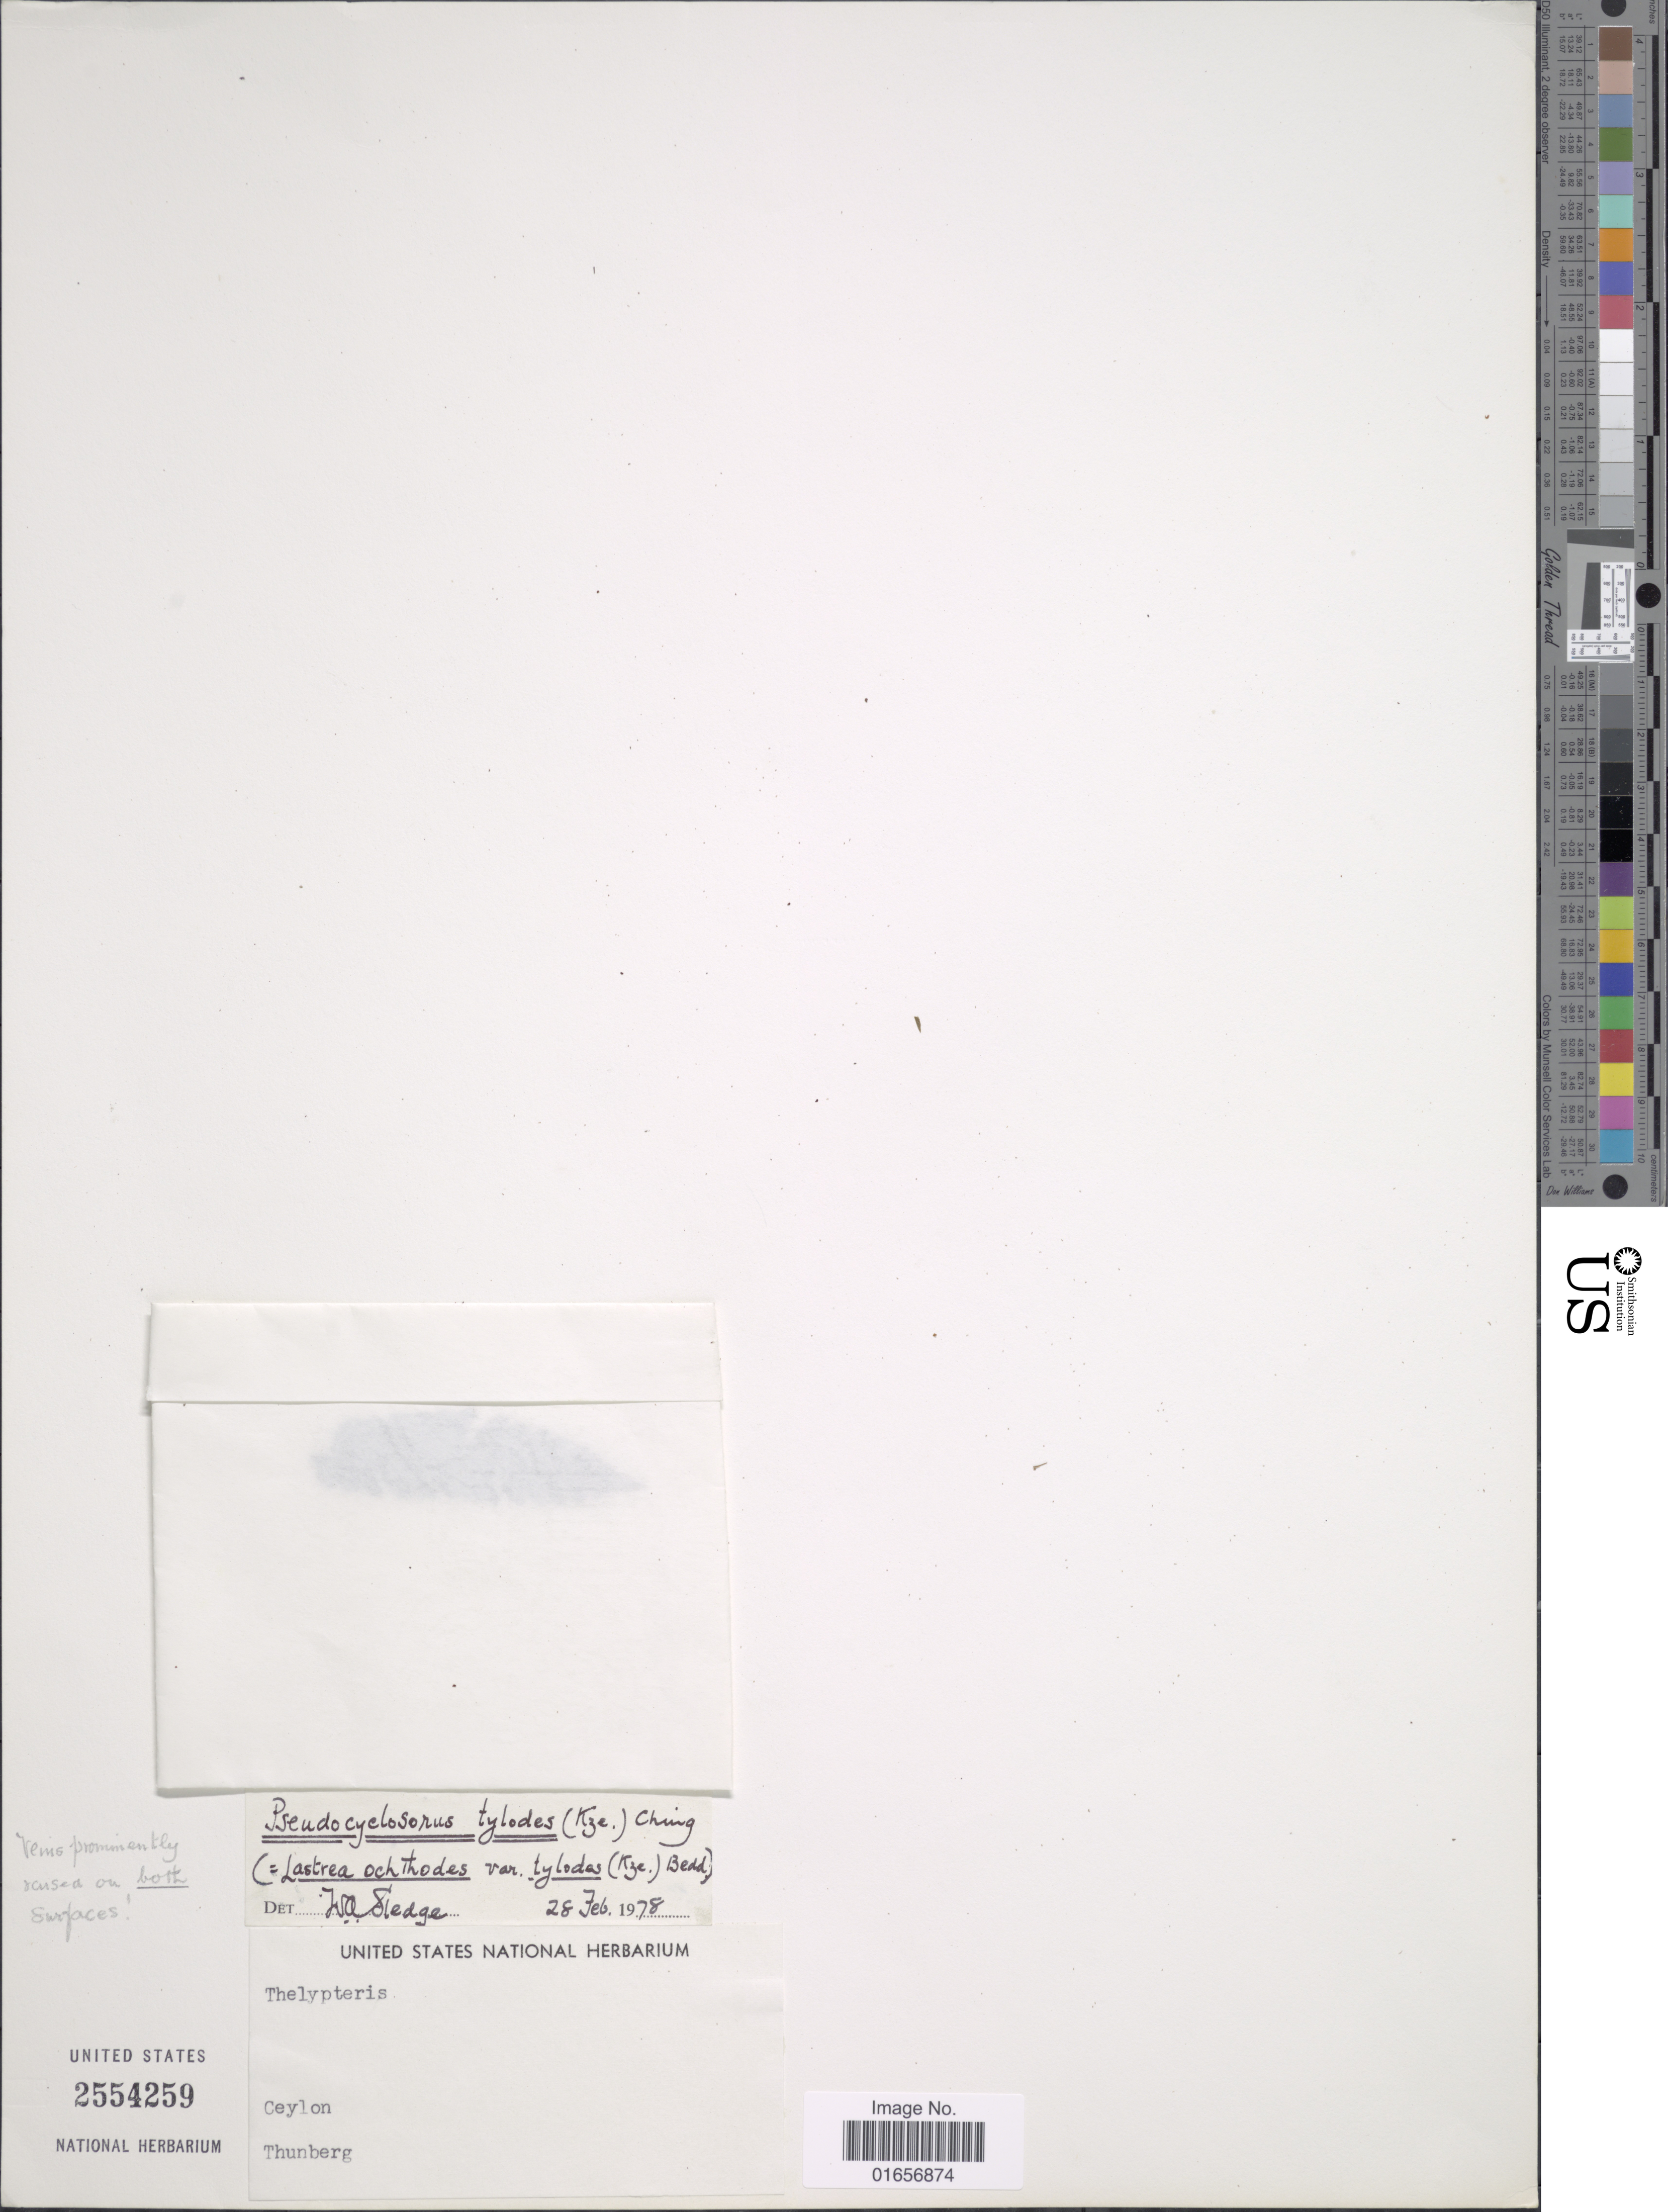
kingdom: Plantae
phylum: Tracheophyta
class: Polypodiopsida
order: Polypodiales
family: Thelypteridaceae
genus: Pseudocyclosorus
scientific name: Pseudocyclosorus tylodes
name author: (Kunze) Ching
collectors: Thunberg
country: Sri Lanka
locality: Ceylon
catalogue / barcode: US 2554259